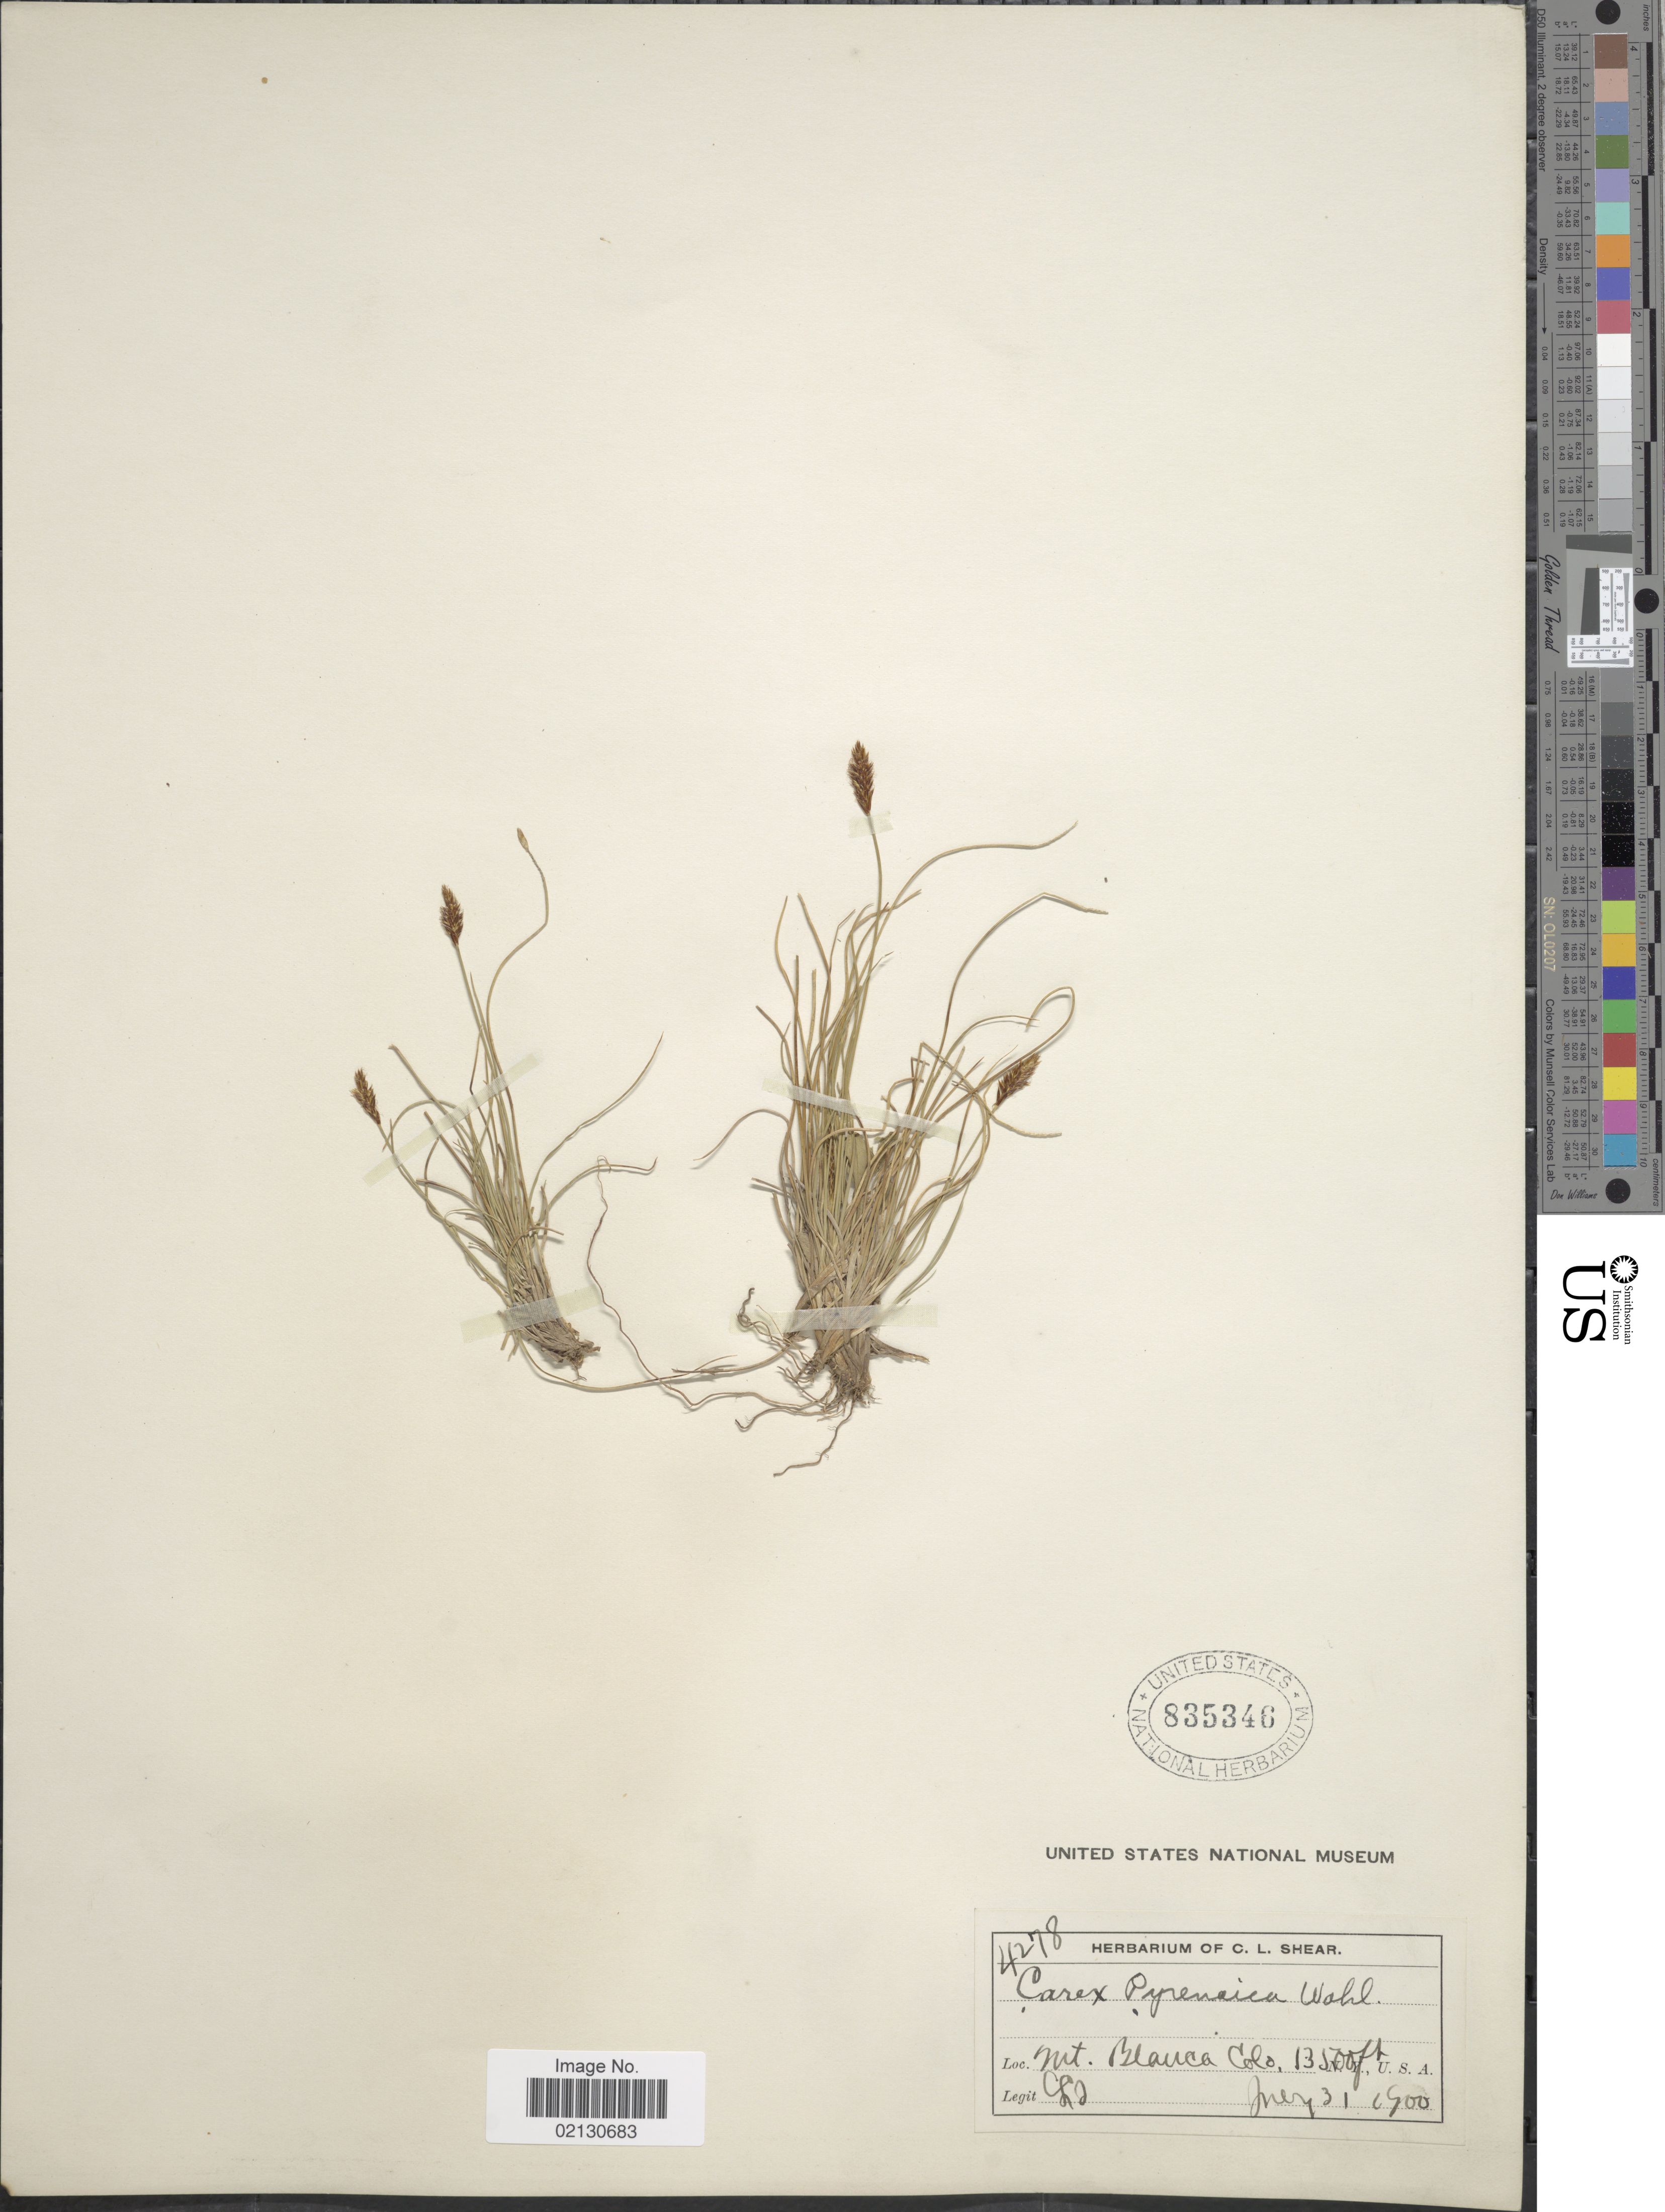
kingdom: Plantae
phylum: Tracheophyta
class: Liliopsida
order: Poales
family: Cyperaceae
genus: Carex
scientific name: Carex micropoda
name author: C.A. Mey.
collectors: C. L. Shear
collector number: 4278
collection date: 1900-07-31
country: United States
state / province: Colorado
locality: Mt. Blanca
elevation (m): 4115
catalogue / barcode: US 835346